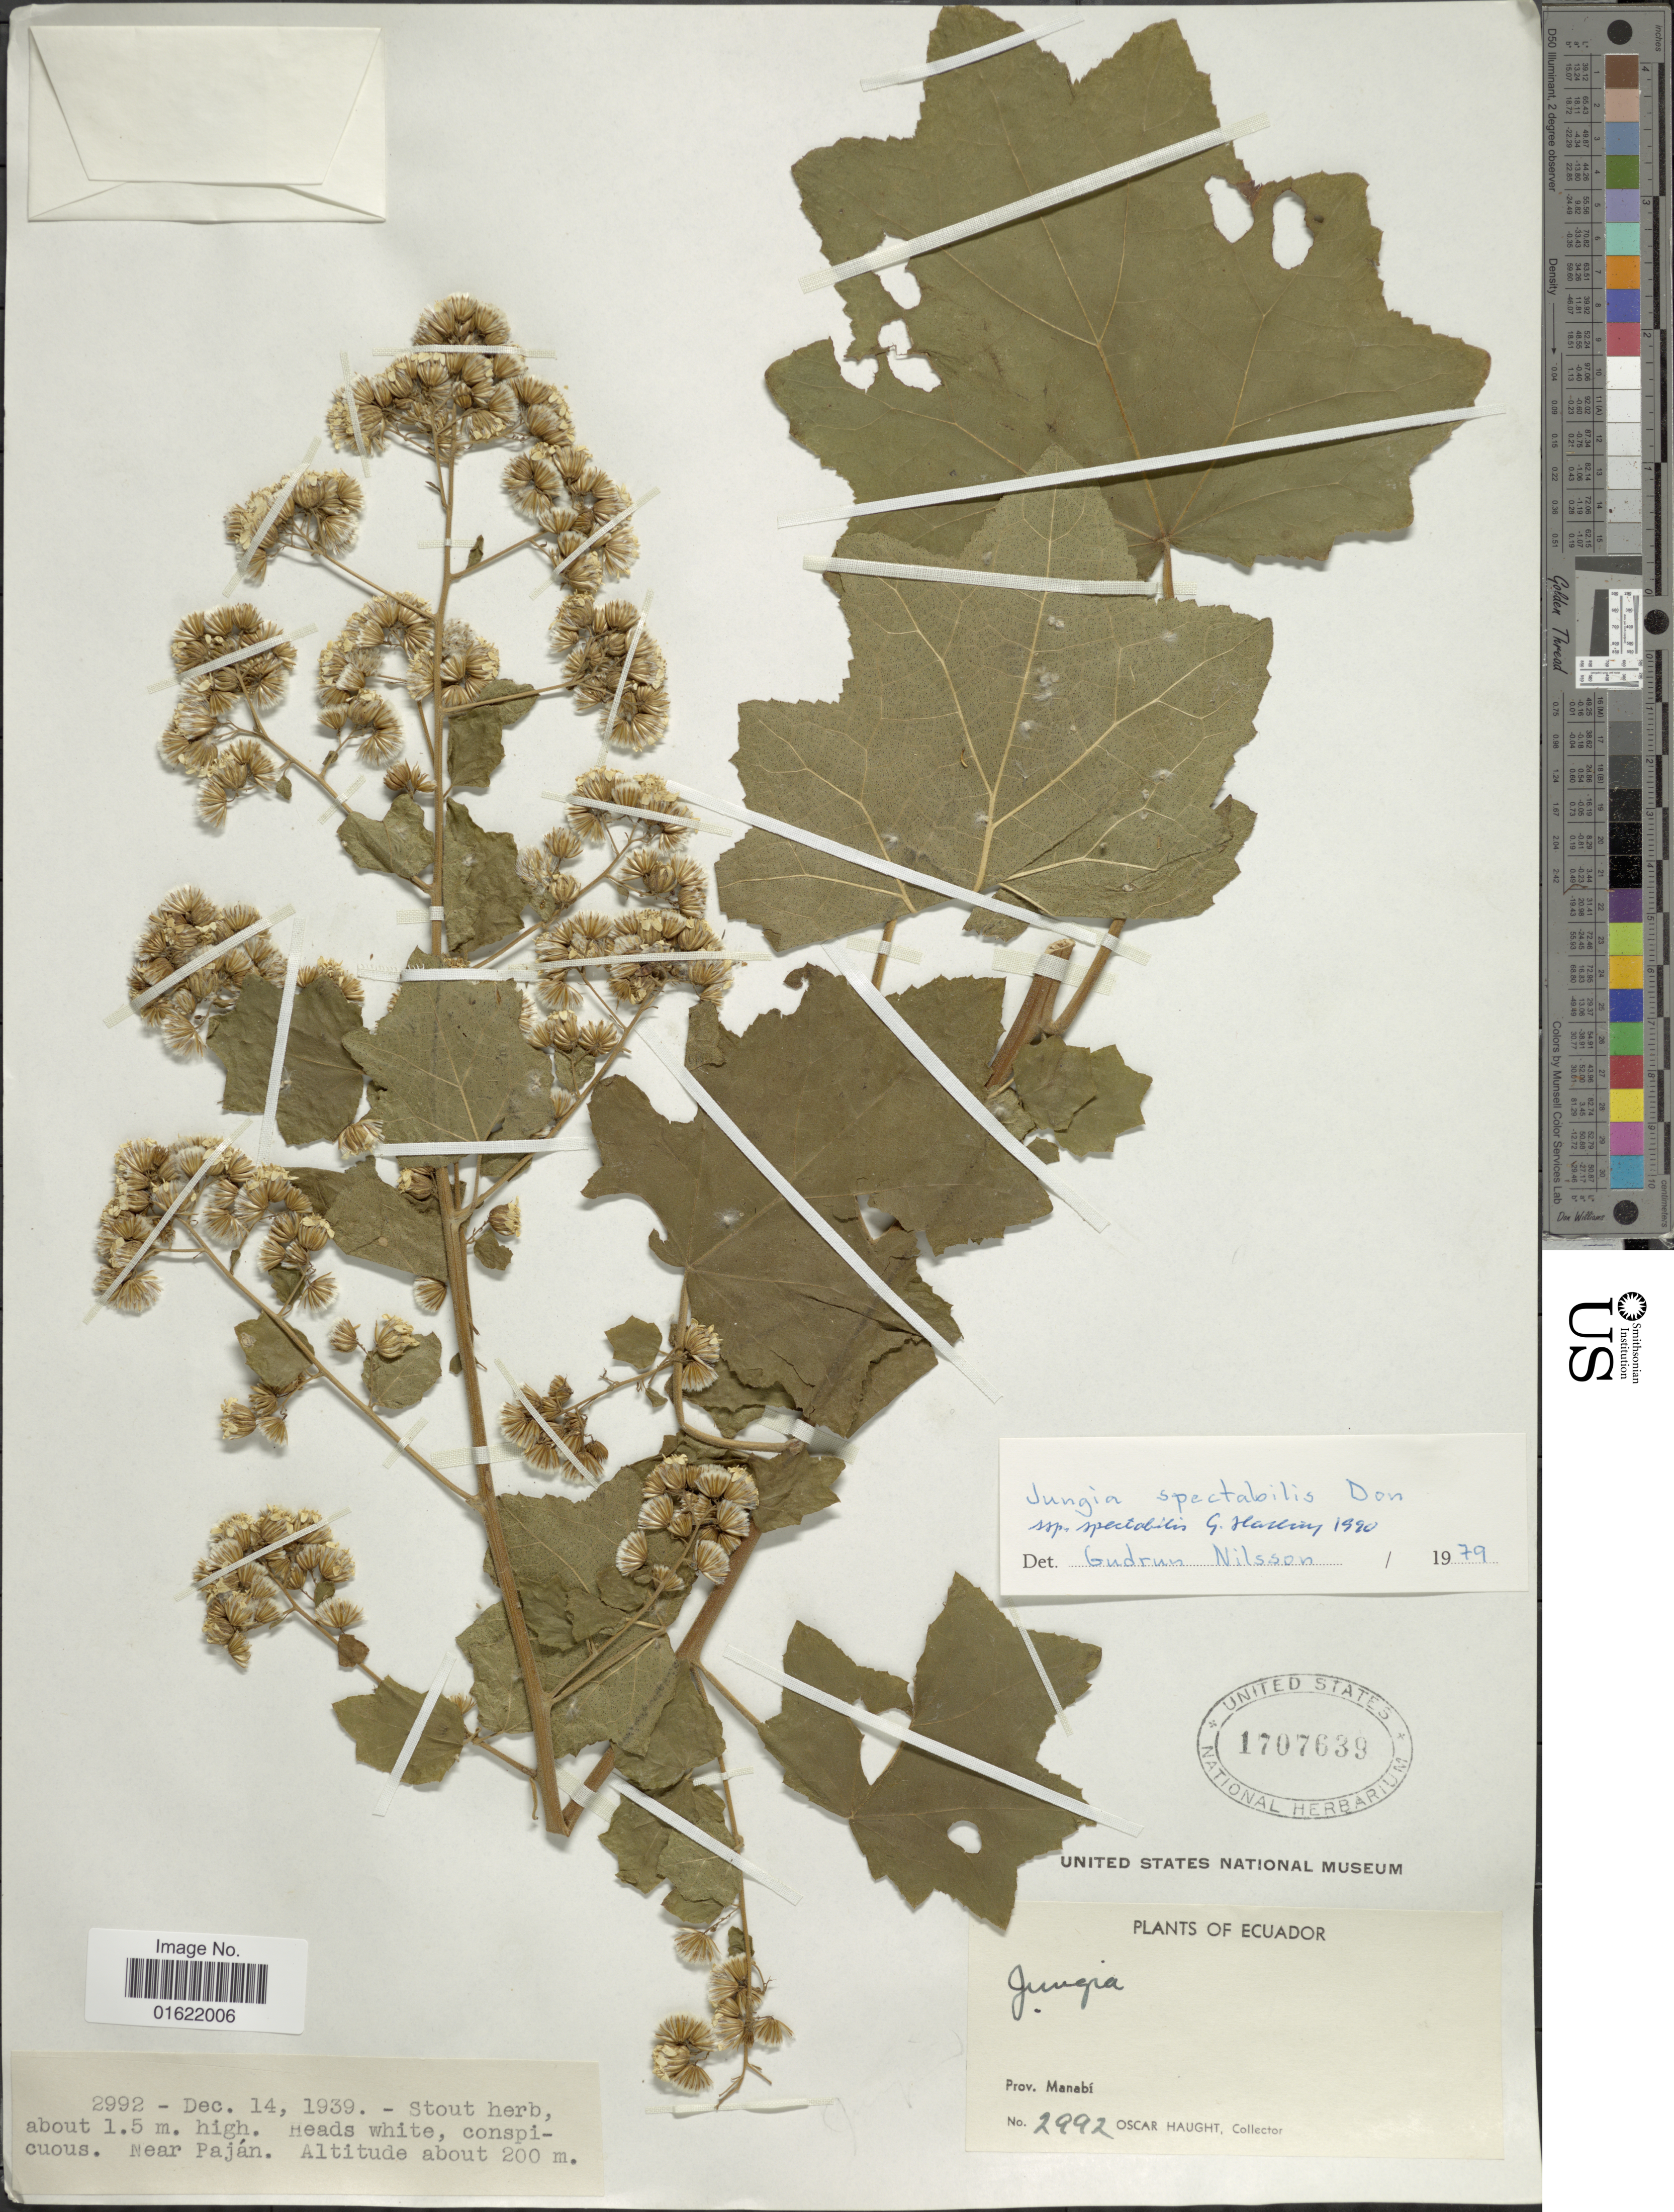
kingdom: Plantae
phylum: Tracheophyta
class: Magnoliopsida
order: Asterales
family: Asteraceae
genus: Jungia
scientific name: Jungia spectabilis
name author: D. Don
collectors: O. L. Haught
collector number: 2992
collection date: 1939-12-14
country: Ecuador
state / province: Manabí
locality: Near pajan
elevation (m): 200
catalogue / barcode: US 1707639